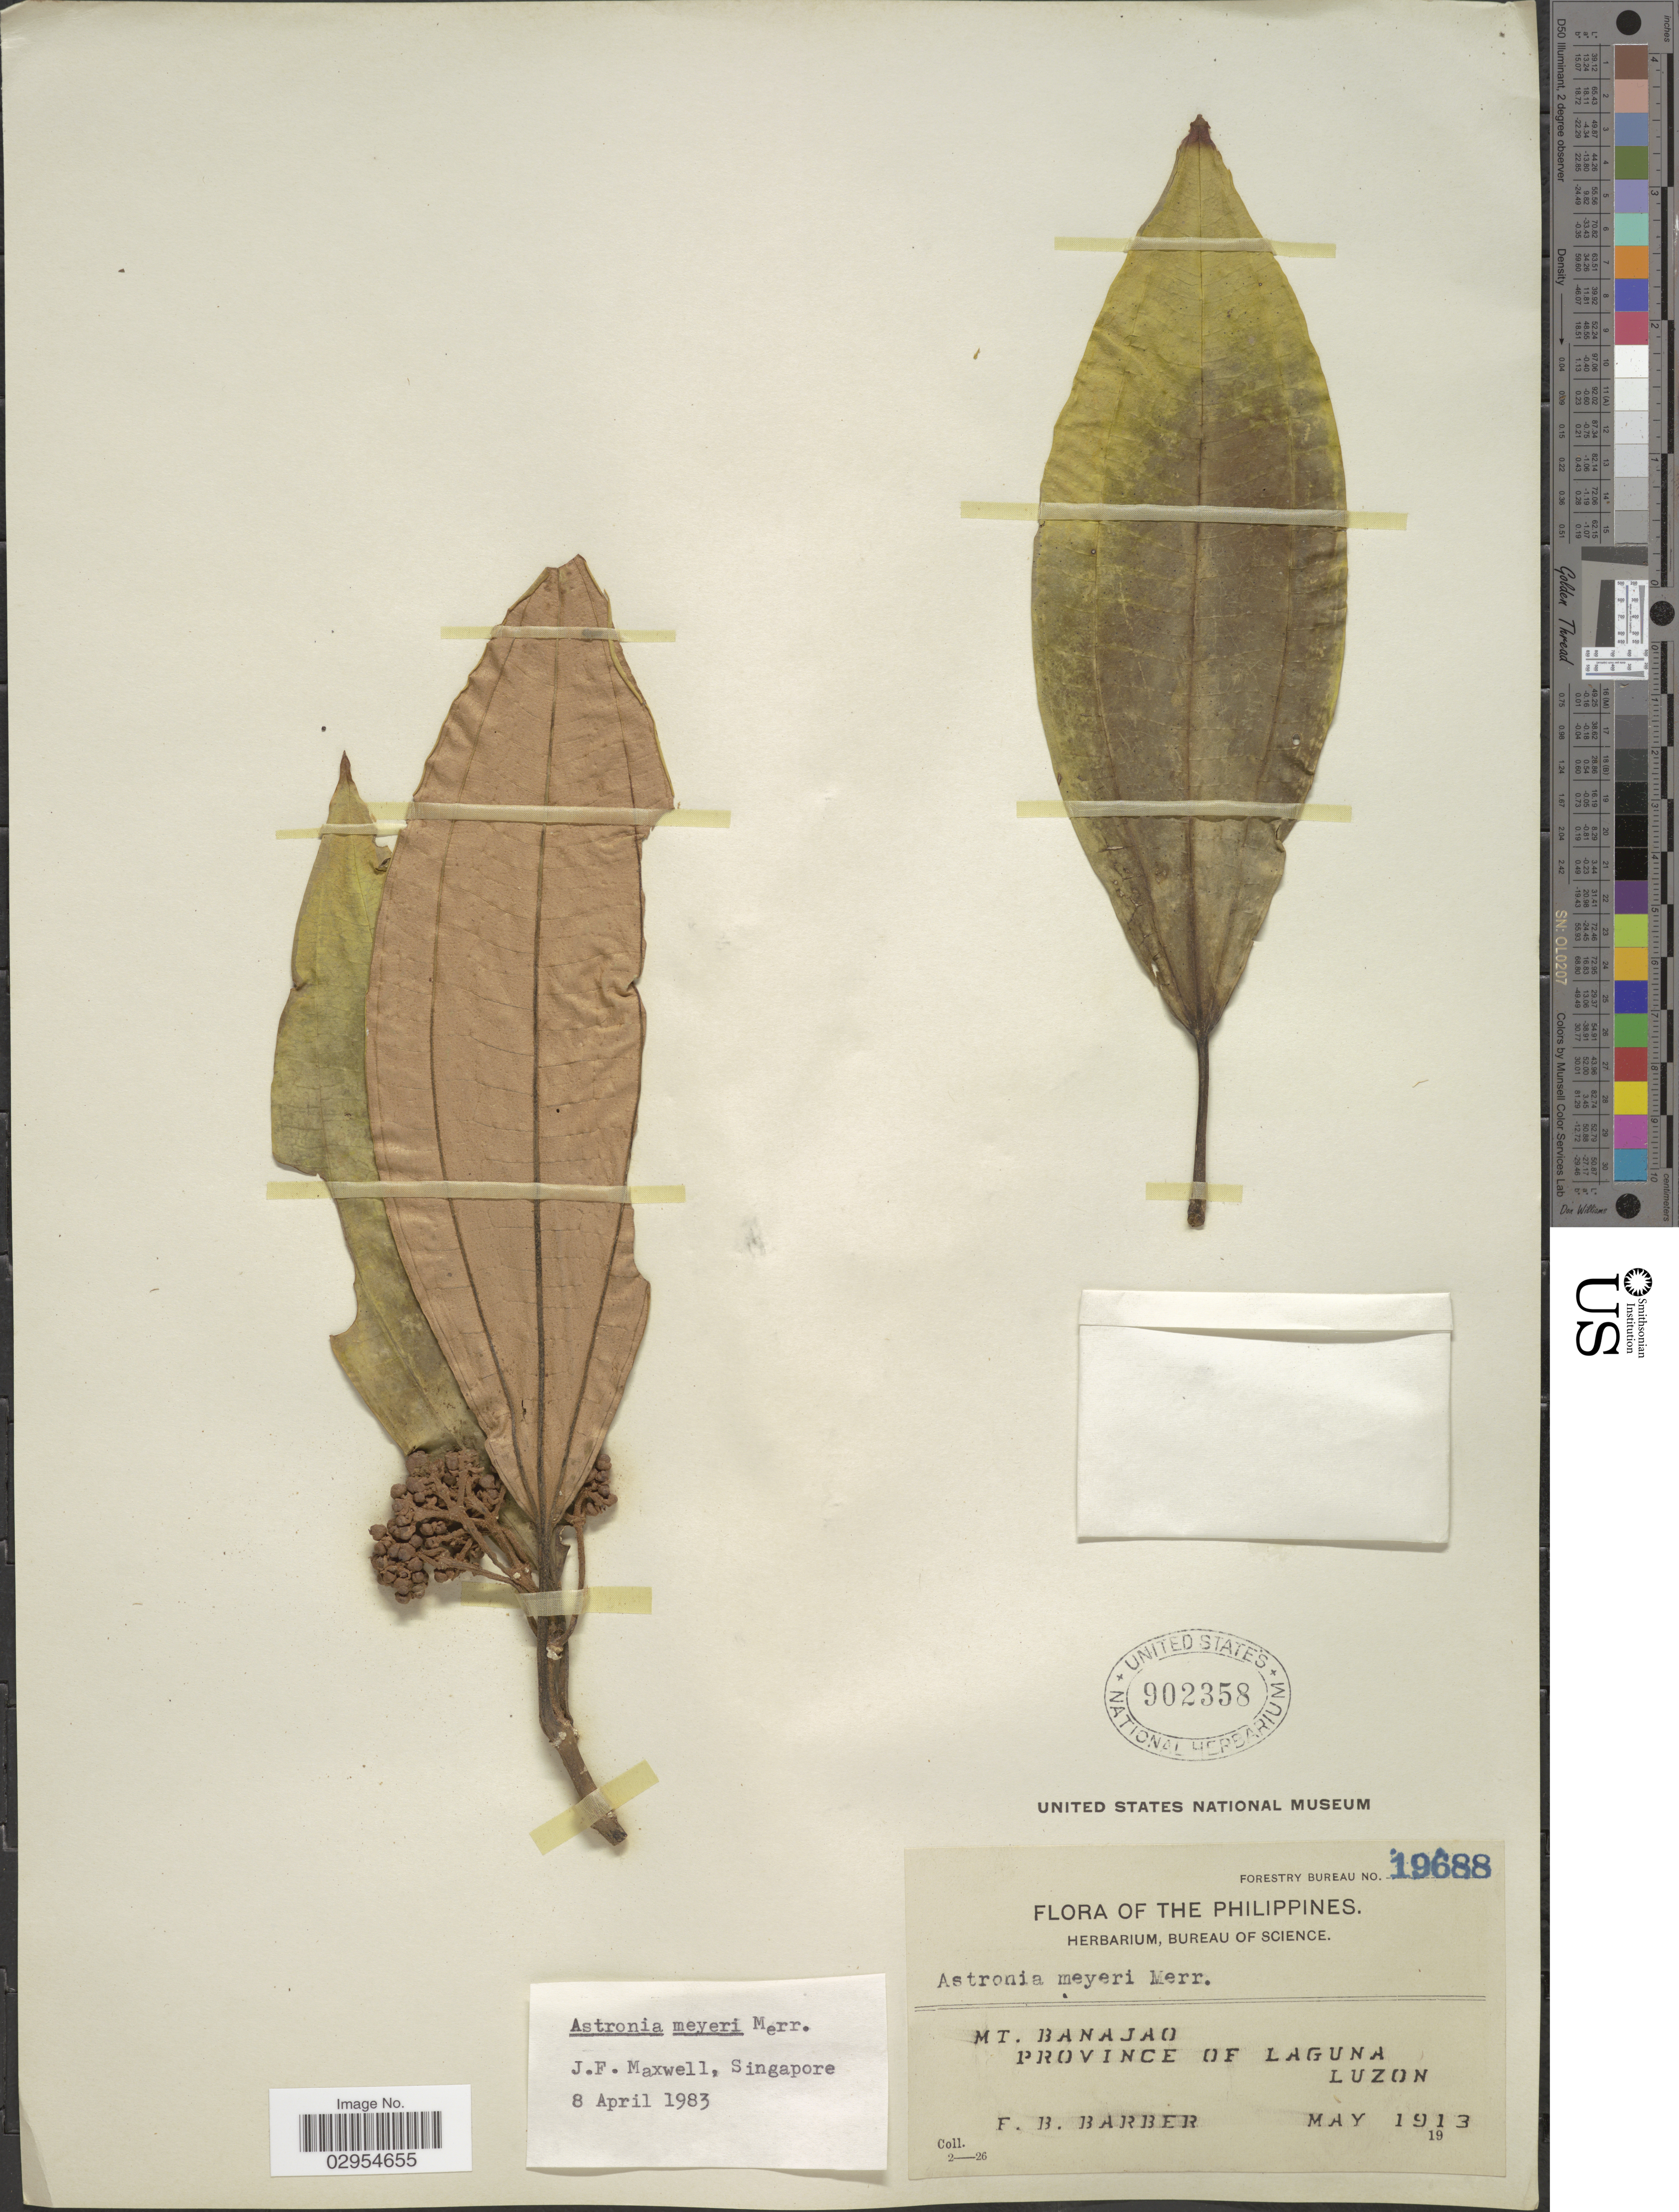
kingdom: Plantae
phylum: Tracheophyta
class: Magnoliopsida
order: Myrtales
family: Melastomataceae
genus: Astronia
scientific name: Astronia meyeri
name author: Merr.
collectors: F. Barber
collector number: Forestry Bureau 19688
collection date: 1913-05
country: Philippines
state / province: Calabarzon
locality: Mt. Banajao. Province of Laguna. Luzon.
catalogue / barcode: US 902358